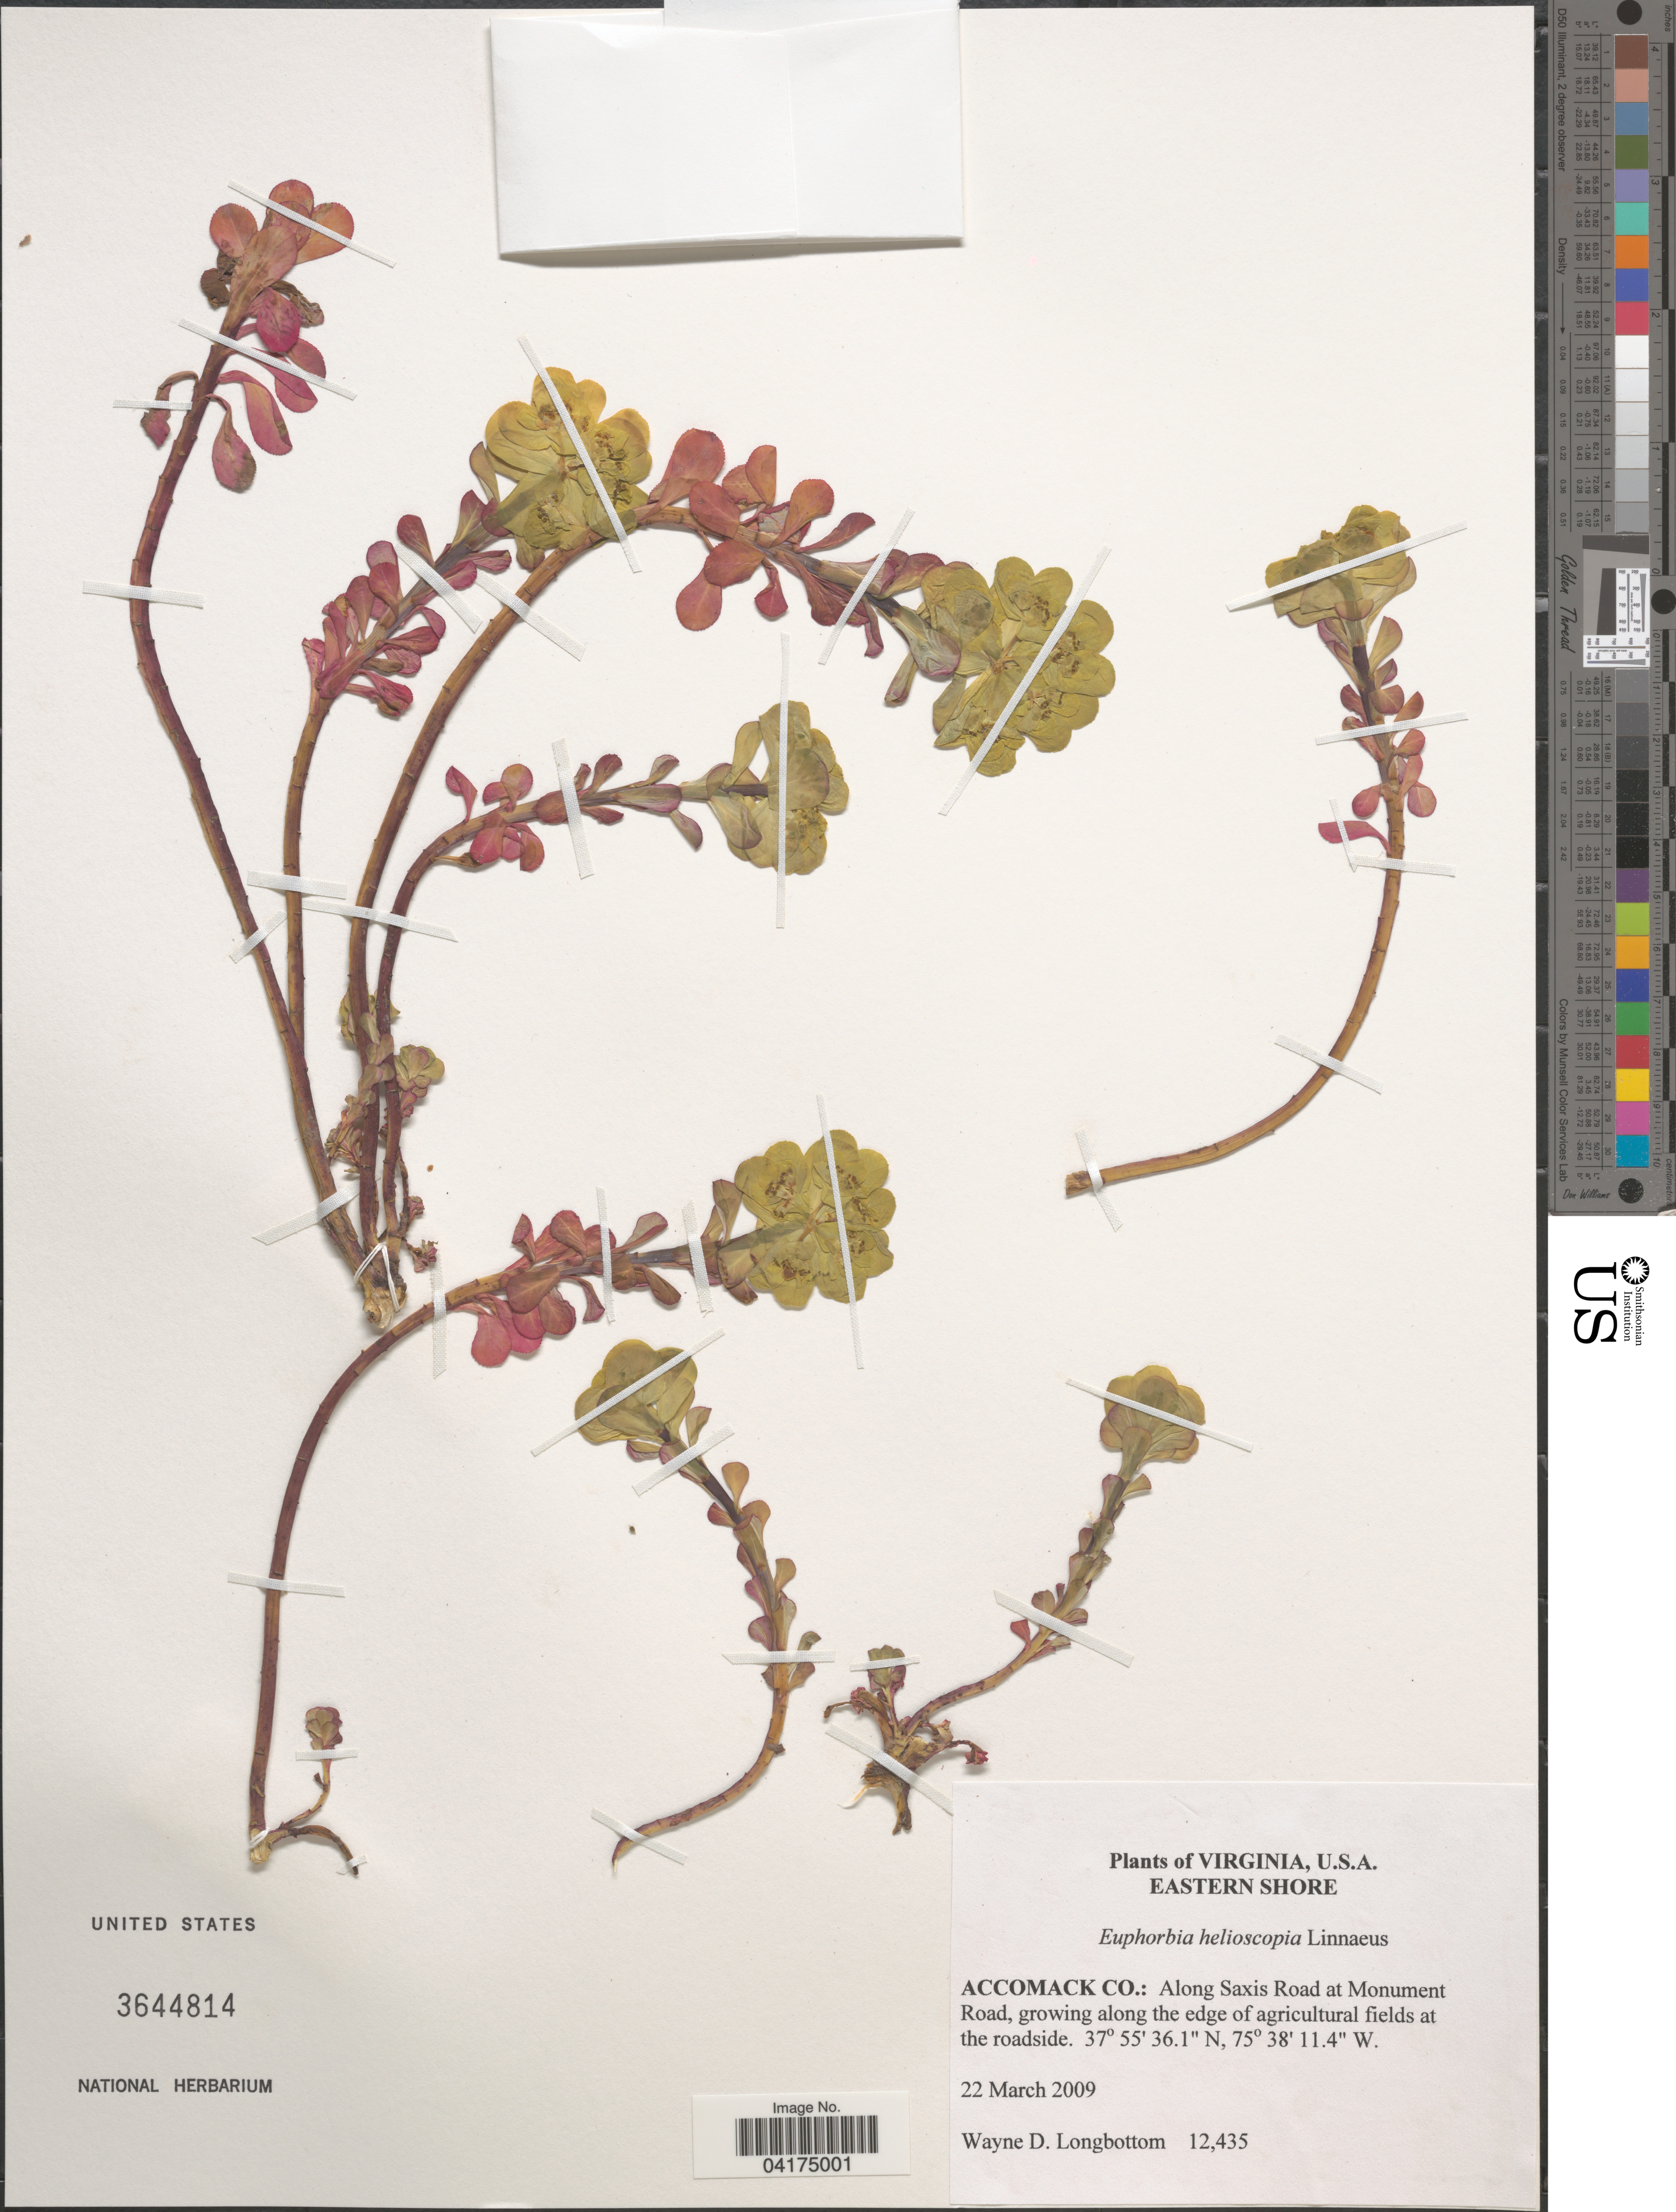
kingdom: Plantae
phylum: Tracheophyta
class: Magnoliopsida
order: Malpighiales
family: Euphorbiaceae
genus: Euphorbia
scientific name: Euphorbia helioscopia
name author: L.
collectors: W. D. Longbottom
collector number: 12435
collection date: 2009-03-22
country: United States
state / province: Virginia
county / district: Accomack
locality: Eastern Shore. Accomack Co.: Along Saxis Road at Monument Road.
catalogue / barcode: US 3644814